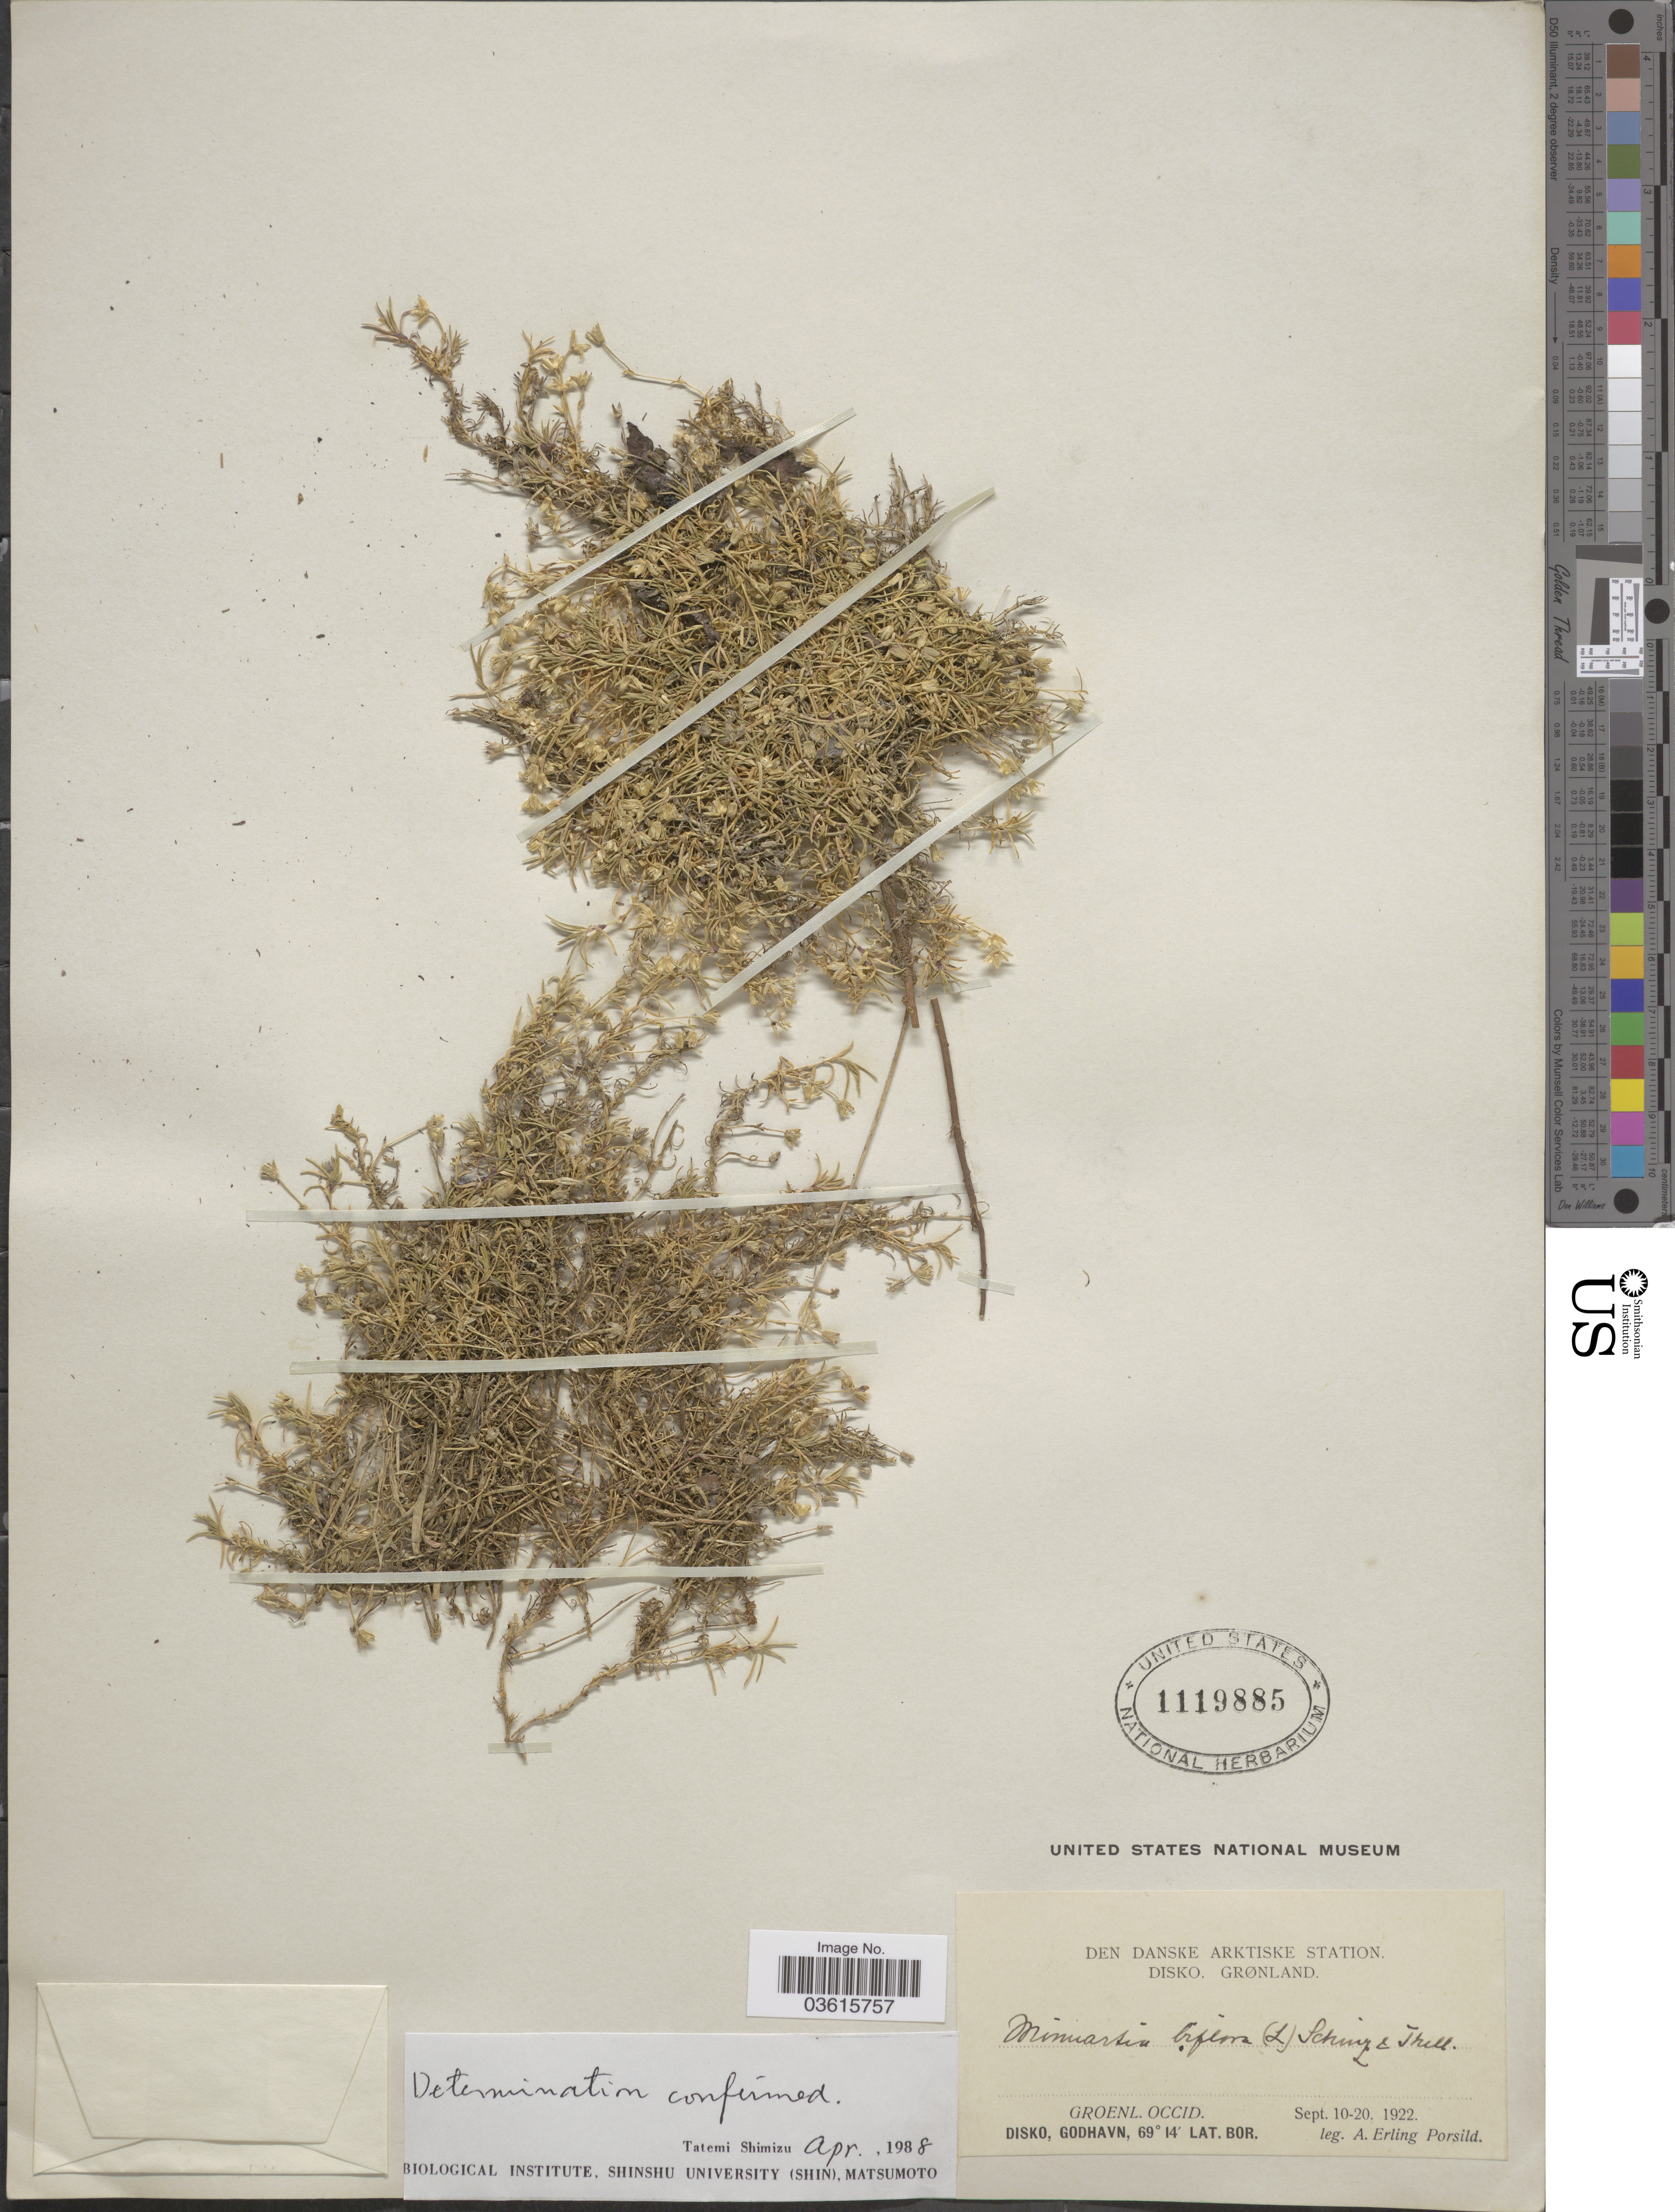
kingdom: Plantae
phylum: Tracheophyta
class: Magnoliopsida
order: Caryophyllales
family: Caryophyllaceae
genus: Cherleria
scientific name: Cherleria biflora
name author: (L.) A.J. Moore & Dillenb.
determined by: Strong, M. T., (US), Smithsonian Institution - National Museum of Natural History (UNITED STATES)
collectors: A. E. Porsild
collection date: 1922-09-10/1922-09-20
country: Greenland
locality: Den Danske Arktiske Station. Disko. Groenl. Occid. Disko, Godhavn.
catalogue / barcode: US 1119885